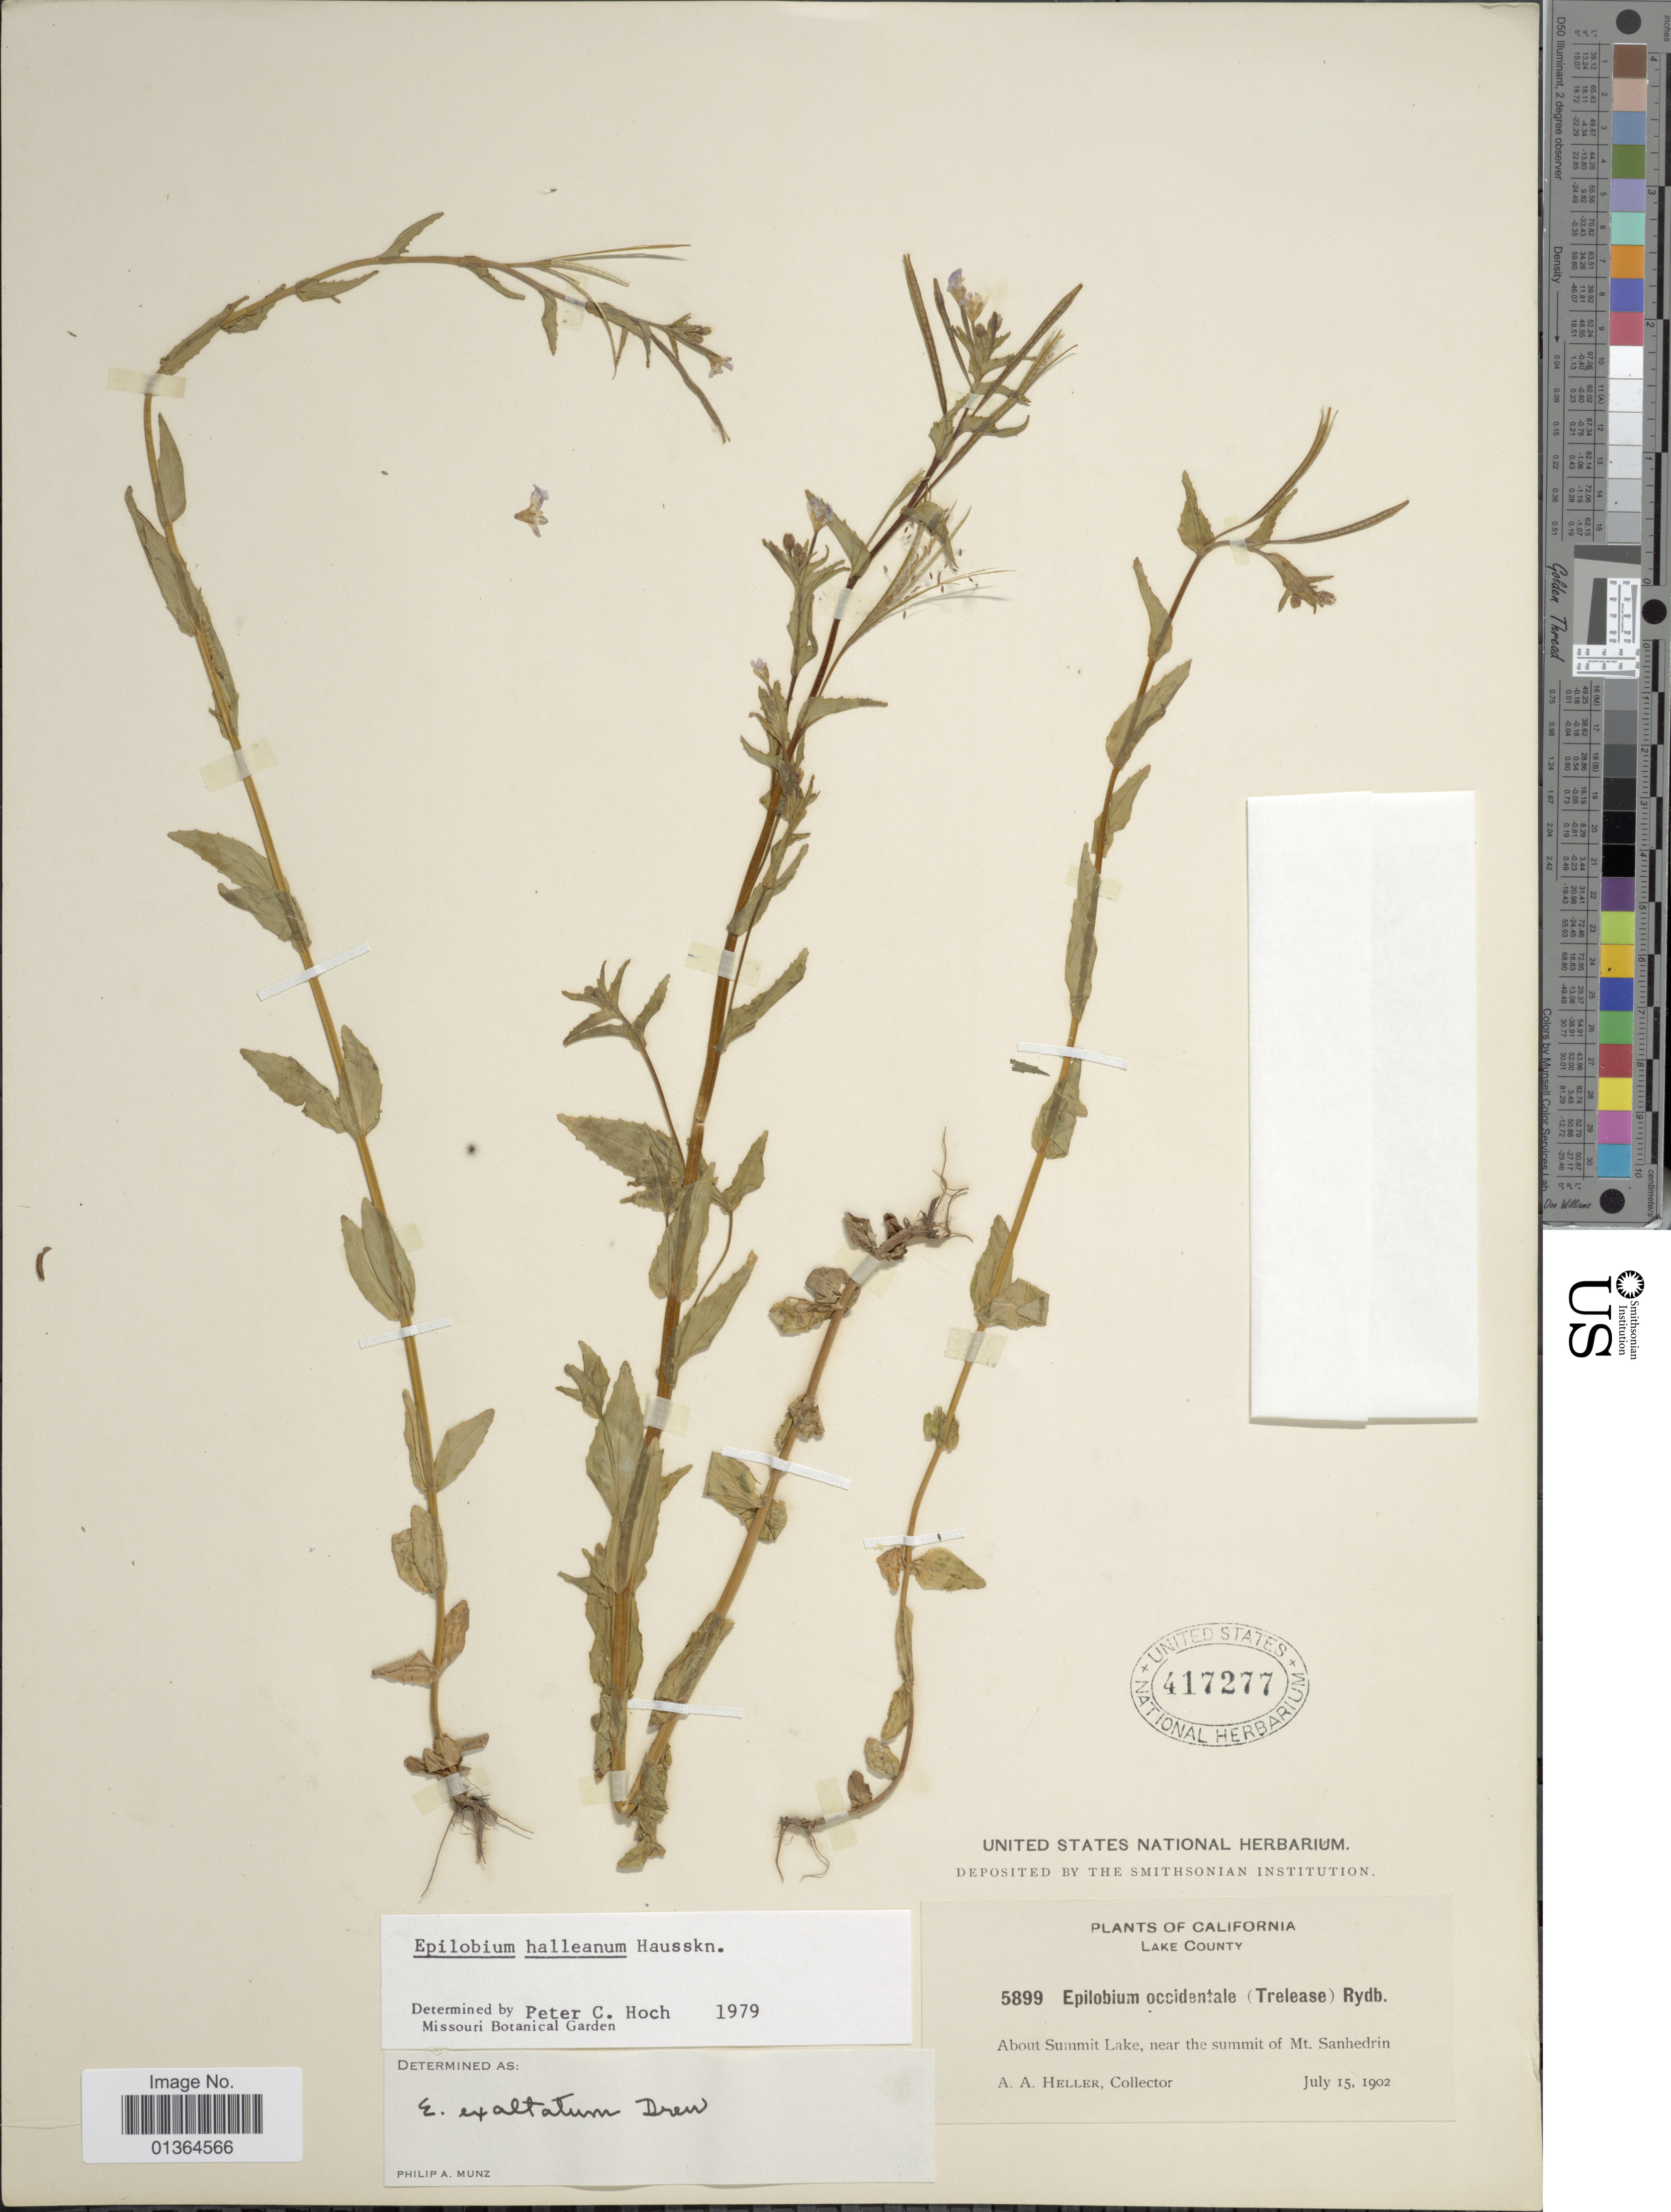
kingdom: Plantae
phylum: Tracheophyta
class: Magnoliopsida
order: Myrtales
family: Onagraceae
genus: Epilobium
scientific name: Epilobium hallianum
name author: Hausskn.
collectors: A. A. Heller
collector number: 5899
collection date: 1902-07-15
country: United States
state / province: California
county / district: Lake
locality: Lake County. About Summit Lake, near the summit of Mt. Sanhedrin.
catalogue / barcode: US 417277